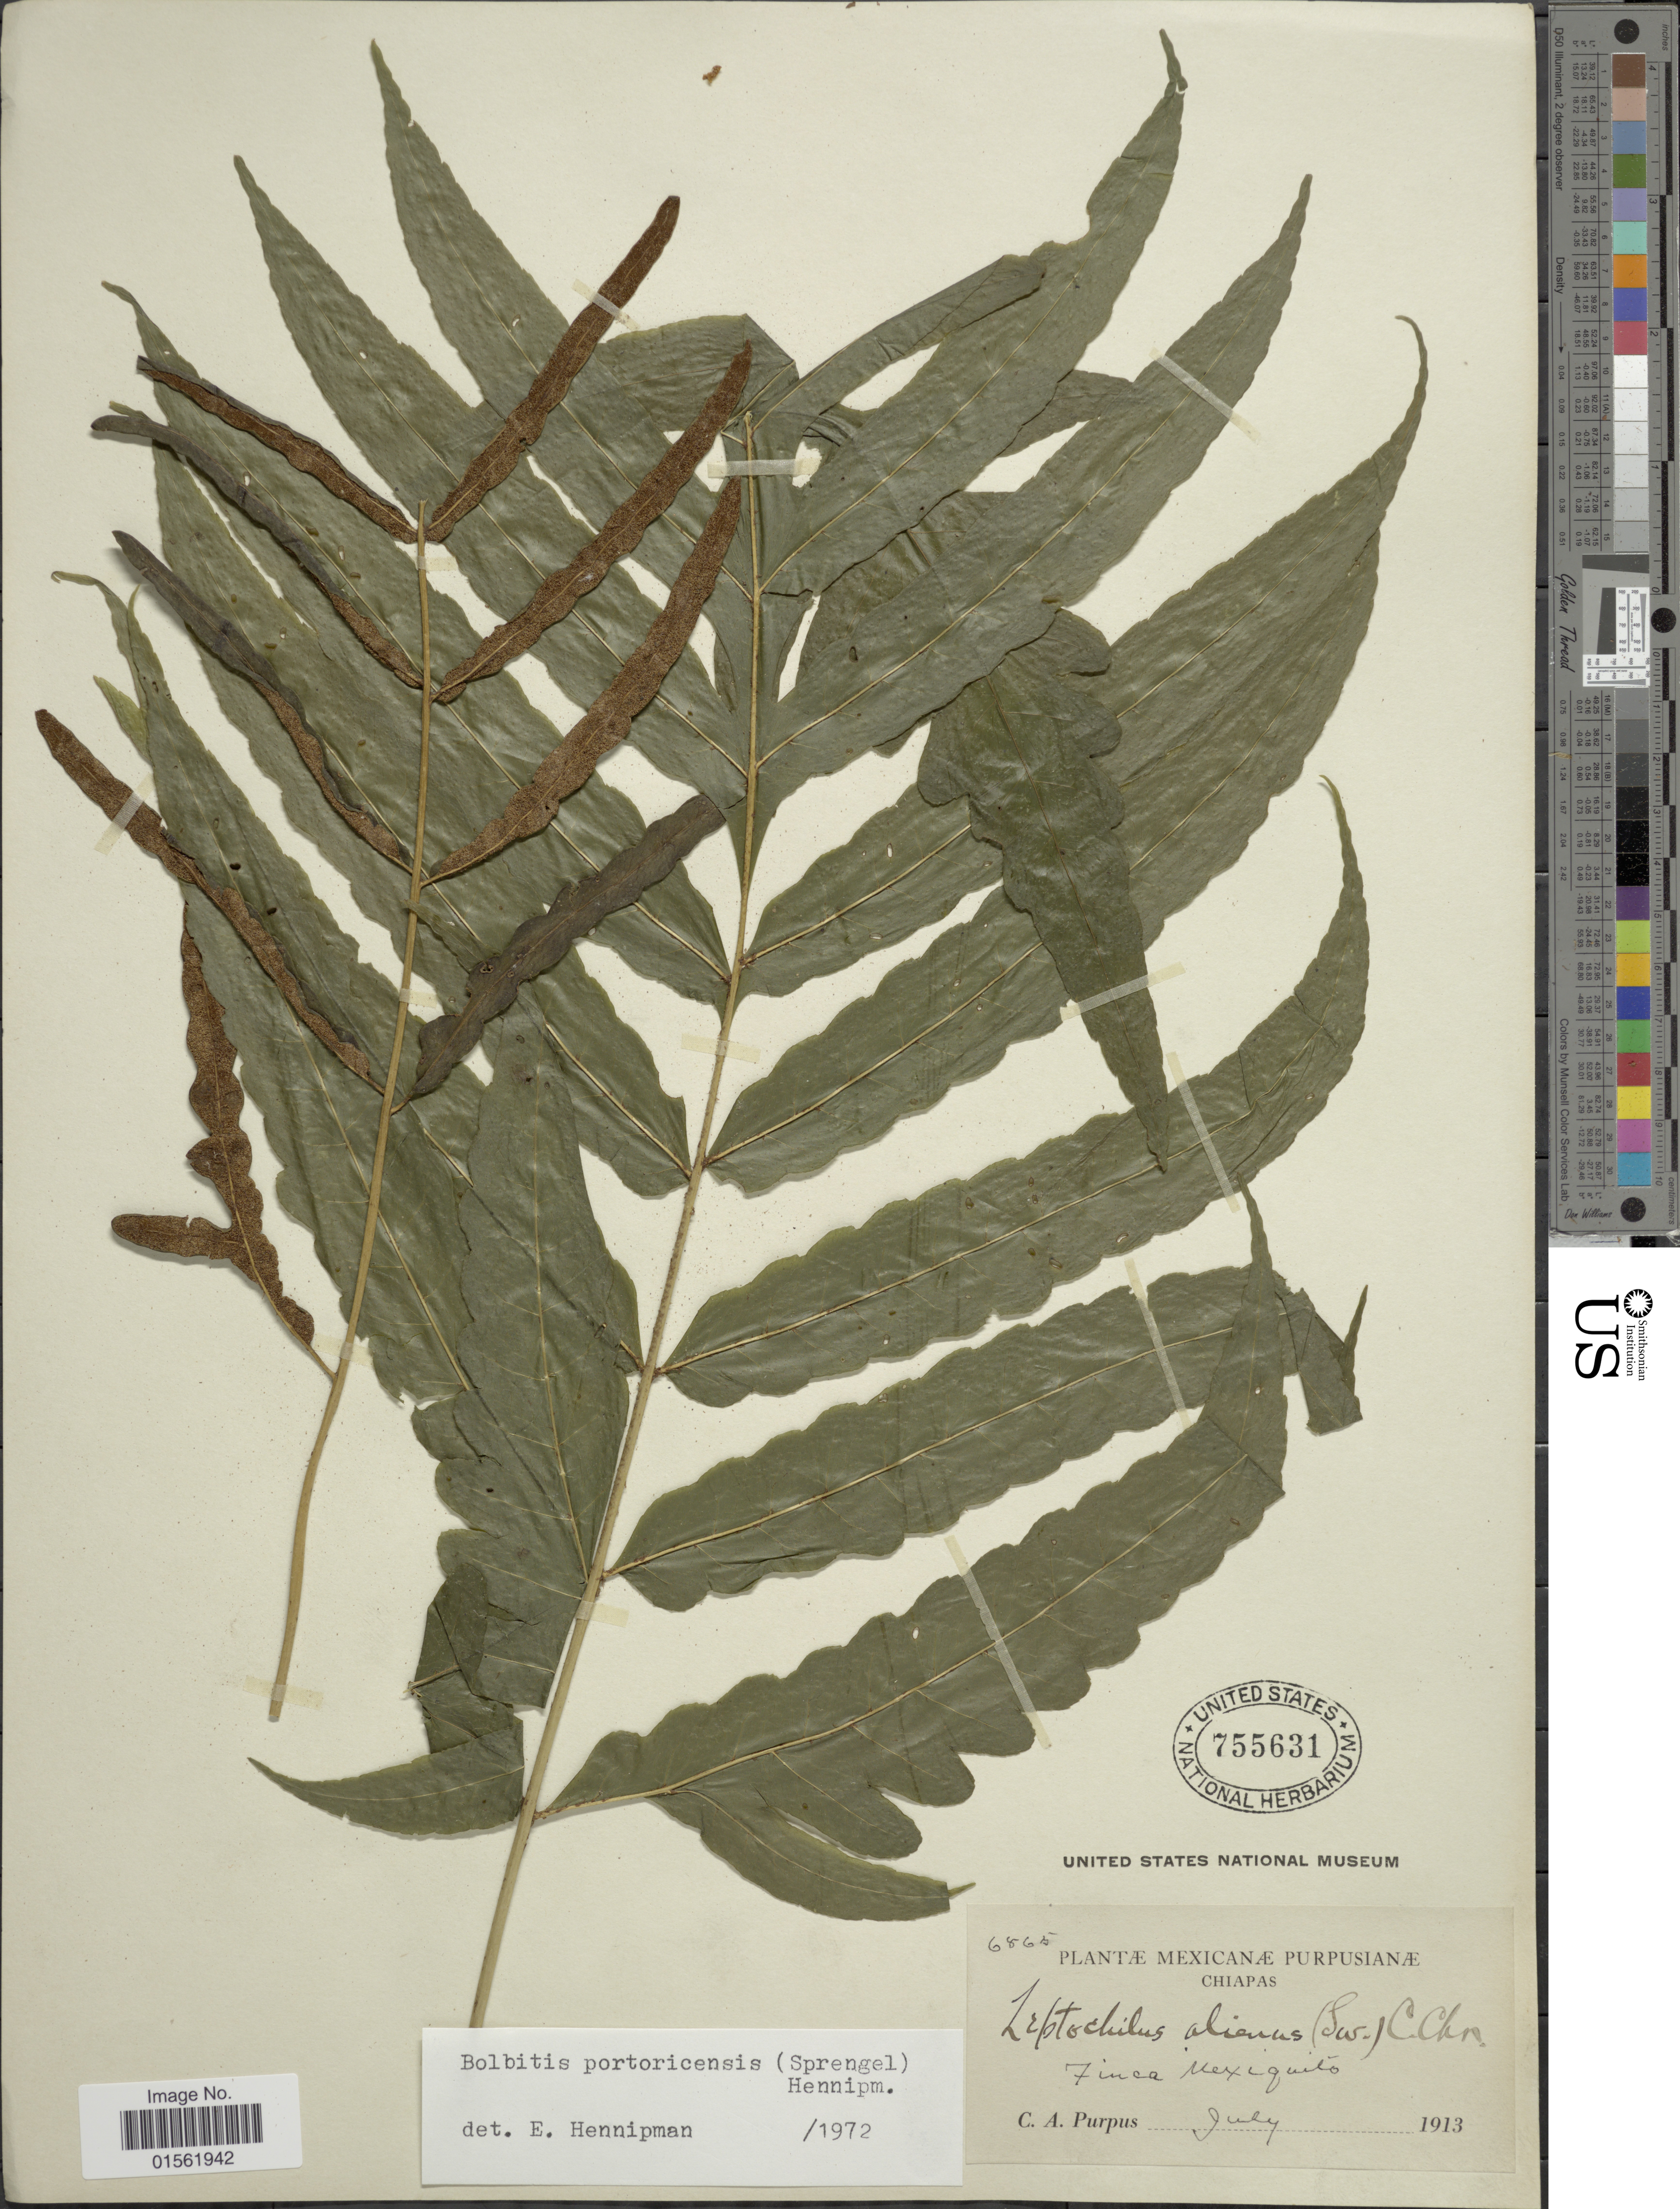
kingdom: Plantae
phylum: Tracheophyta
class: Polypodiopsida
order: Polypodiales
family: Dryopteridaceae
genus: Bolbitis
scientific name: Bolbitis portoricensis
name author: (Spreng.) Hennipman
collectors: C. A. Purpus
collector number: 6865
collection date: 1913-07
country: Mexico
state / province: Chiapas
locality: Finca Mexiquito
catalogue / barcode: US 755631